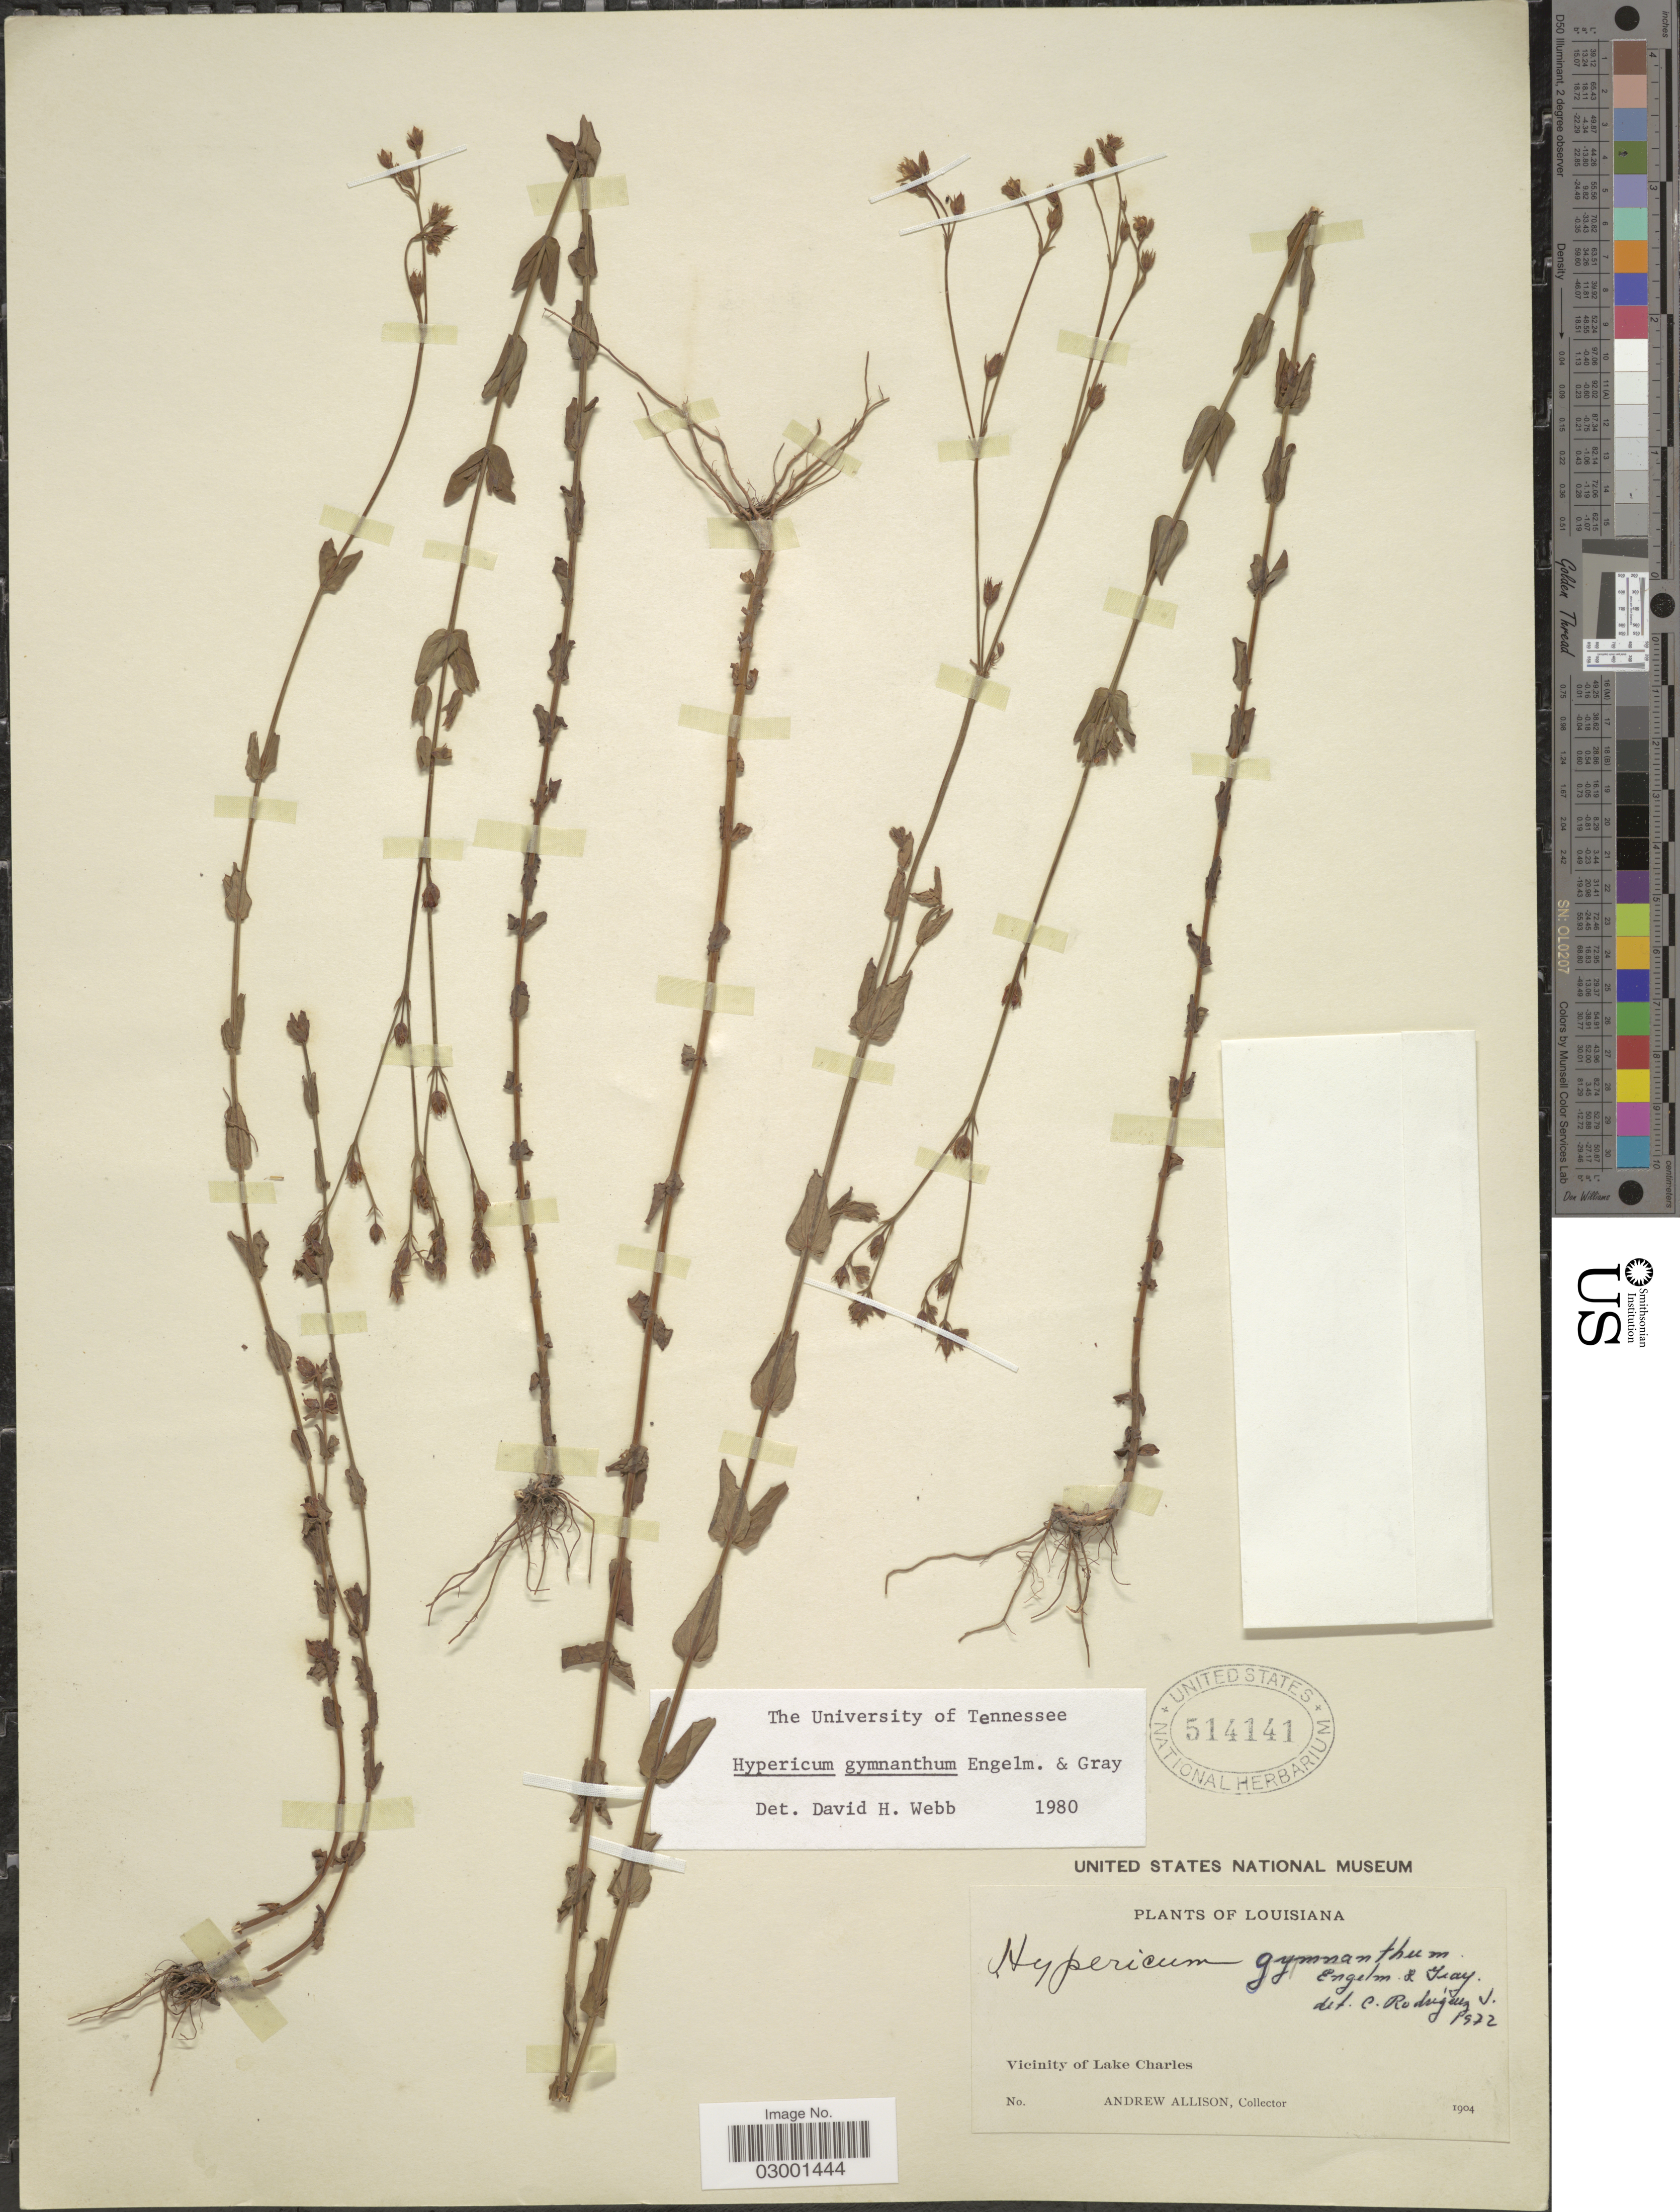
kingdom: Plantae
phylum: Tracheophyta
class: Magnoliopsida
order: Malpighiales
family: Hypericaceae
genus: Hypericum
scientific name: Hypericum gymnanthum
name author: Engelm. & A. Gray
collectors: A. Allison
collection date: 1904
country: United States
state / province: Louisiana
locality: Vicinity of Lake Charles.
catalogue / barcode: US 514141